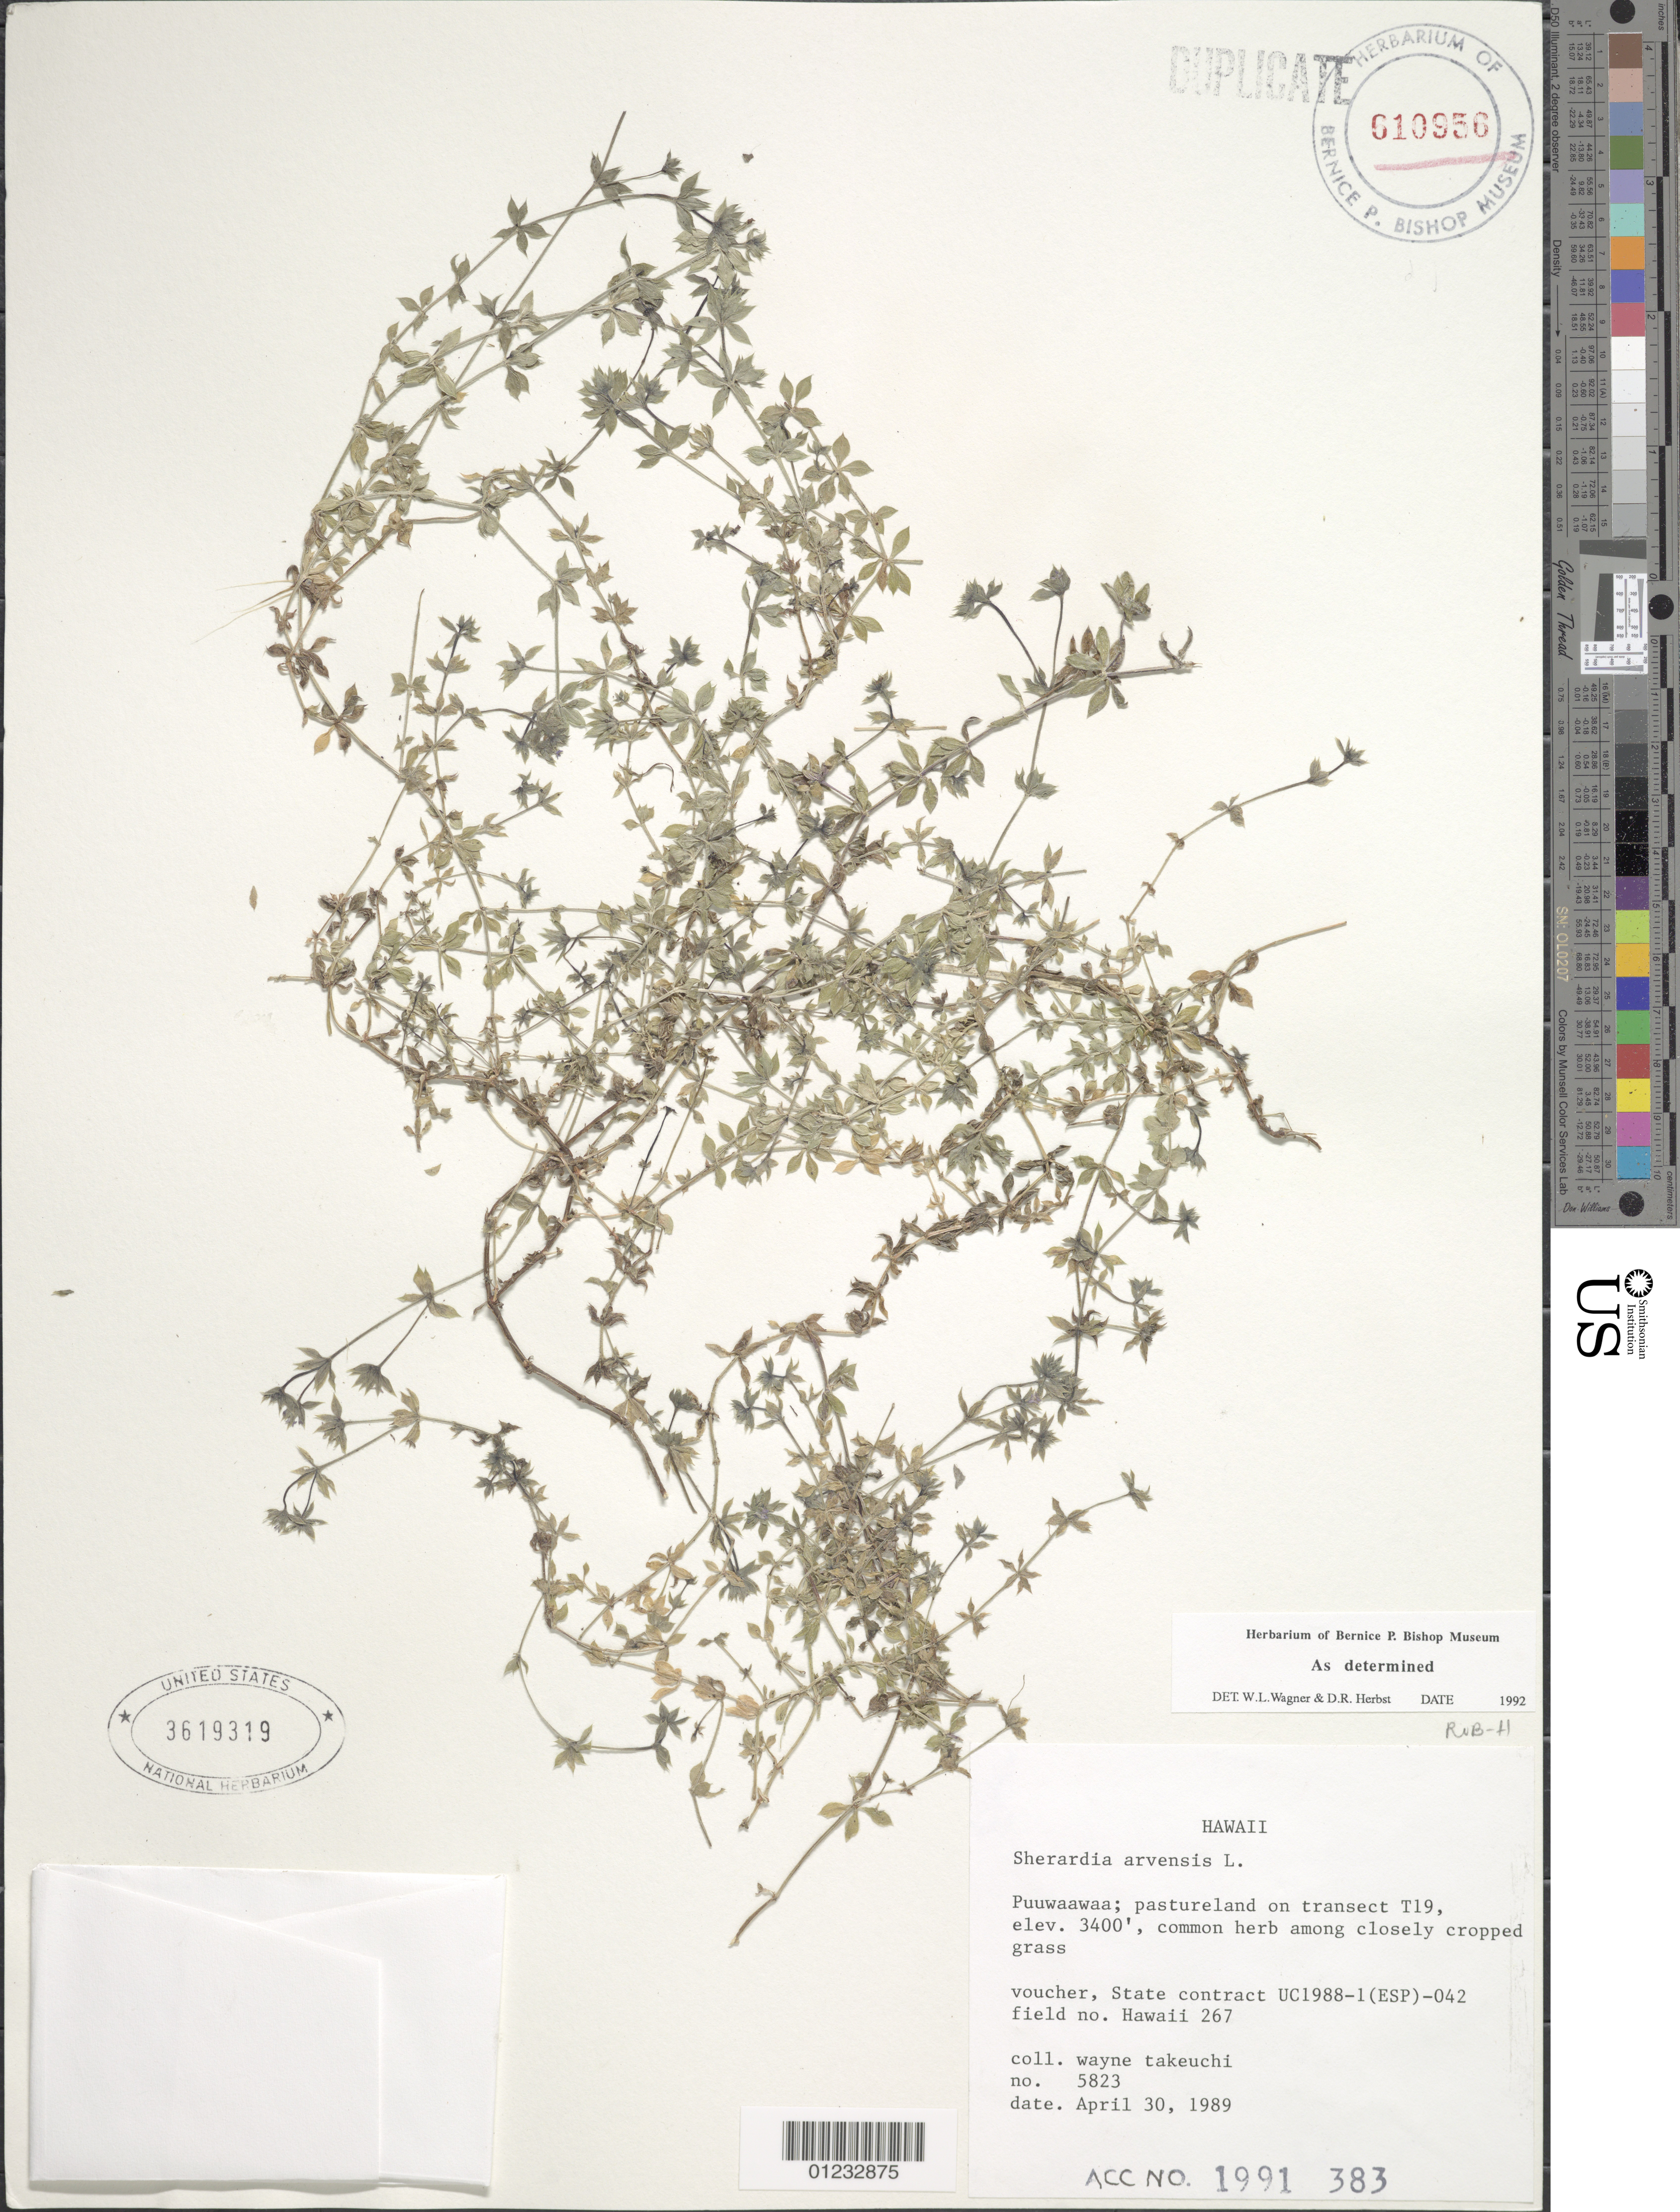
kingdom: Plantae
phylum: Tracheophyta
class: Magnoliopsida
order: Gentianales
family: Rubiaceae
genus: Sherardia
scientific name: Sherardia arvensis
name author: L.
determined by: Wagner, W. L.; Herbst, D. R.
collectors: W. N. Takeuchi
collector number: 5823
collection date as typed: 30 Apr 1989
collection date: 1989-04-30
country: United States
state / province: Hawaii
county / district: Hawaii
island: Hawaii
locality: Puuwaawaa; pastureland on transect T19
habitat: Closely cropped grass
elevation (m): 1036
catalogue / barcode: US 3619319